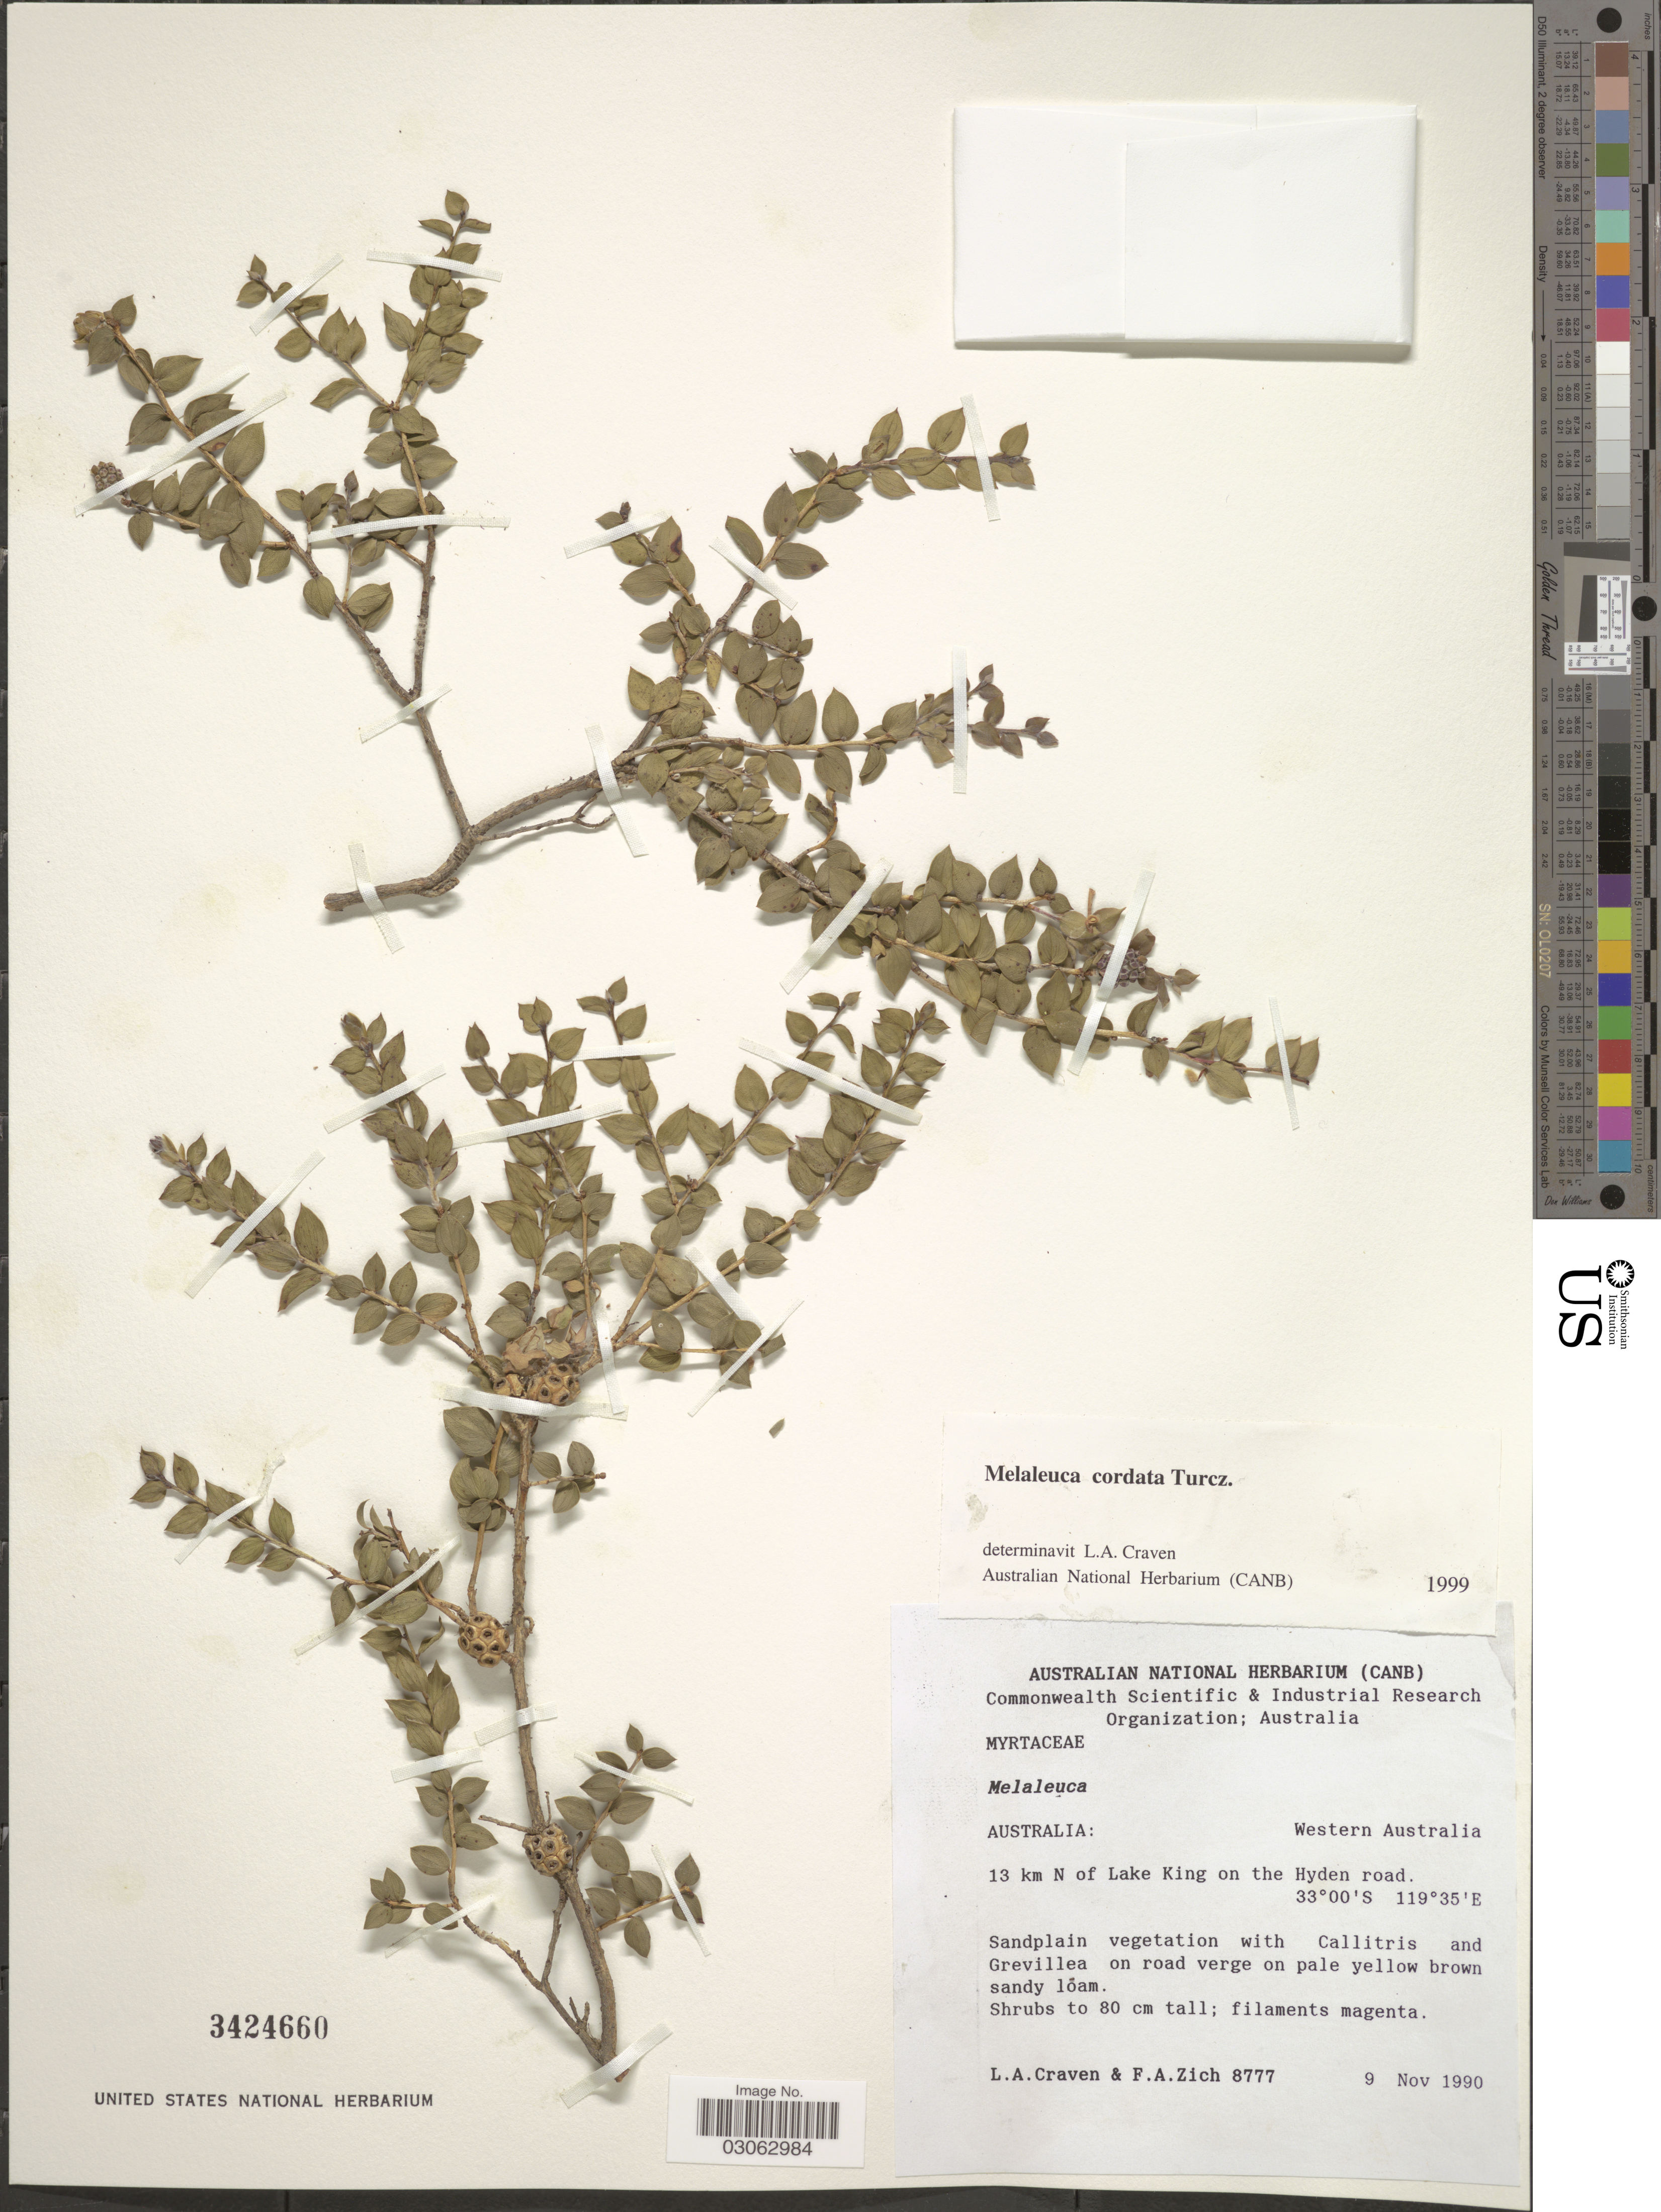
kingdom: Plantae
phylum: Tracheophyta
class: Magnoliopsida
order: Myrtales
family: Myrtaceae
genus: Melaleuca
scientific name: Melaleuca cordata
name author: Turcz.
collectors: L. A. Craven & F. Zich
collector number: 8777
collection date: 1990-11-09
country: Australia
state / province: Western Australia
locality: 13 km N of Lake King on the Hyden road.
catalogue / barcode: US 3424660